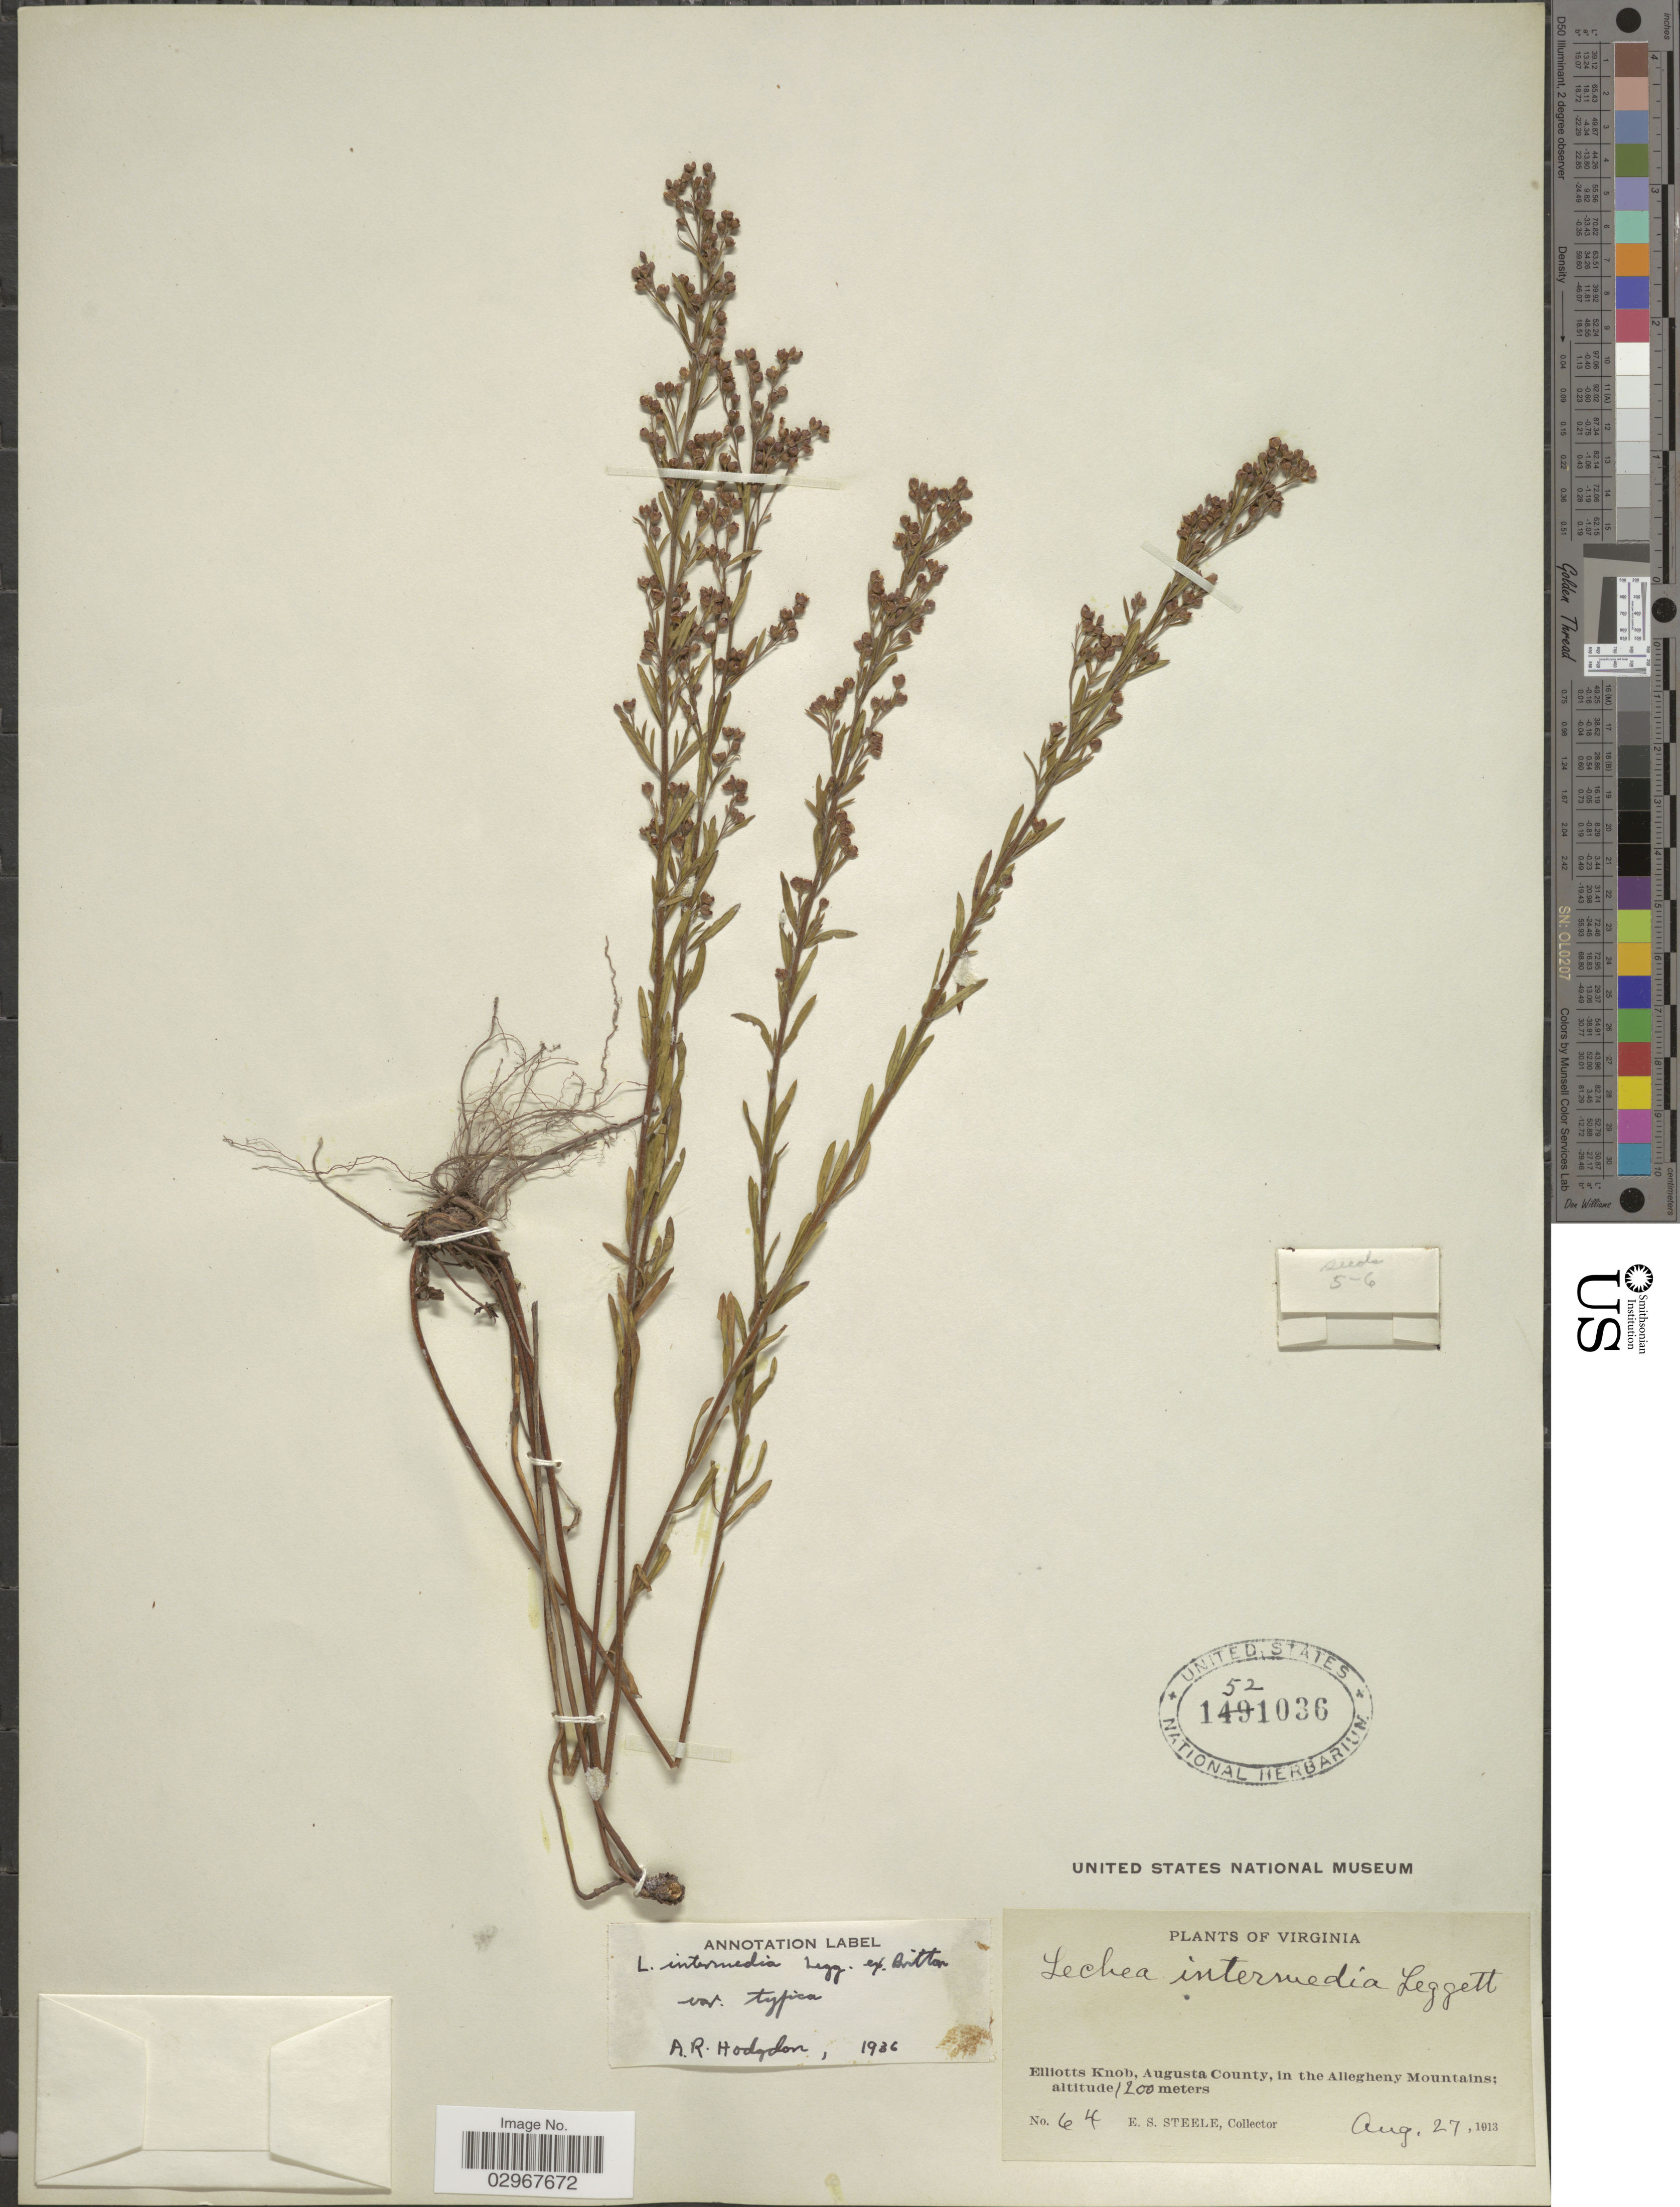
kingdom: Plantae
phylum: Tracheophyta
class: Magnoliopsida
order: Malvales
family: Cistaceae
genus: Lechea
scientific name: Lechea intermedia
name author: Legg. ex Britton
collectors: E. Steele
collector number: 64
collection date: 1913-08-27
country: United States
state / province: Virginia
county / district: Augusta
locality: Elliotts Knob, Augusta County, in the Allegheny Mountains.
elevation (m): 1200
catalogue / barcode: US 1521036